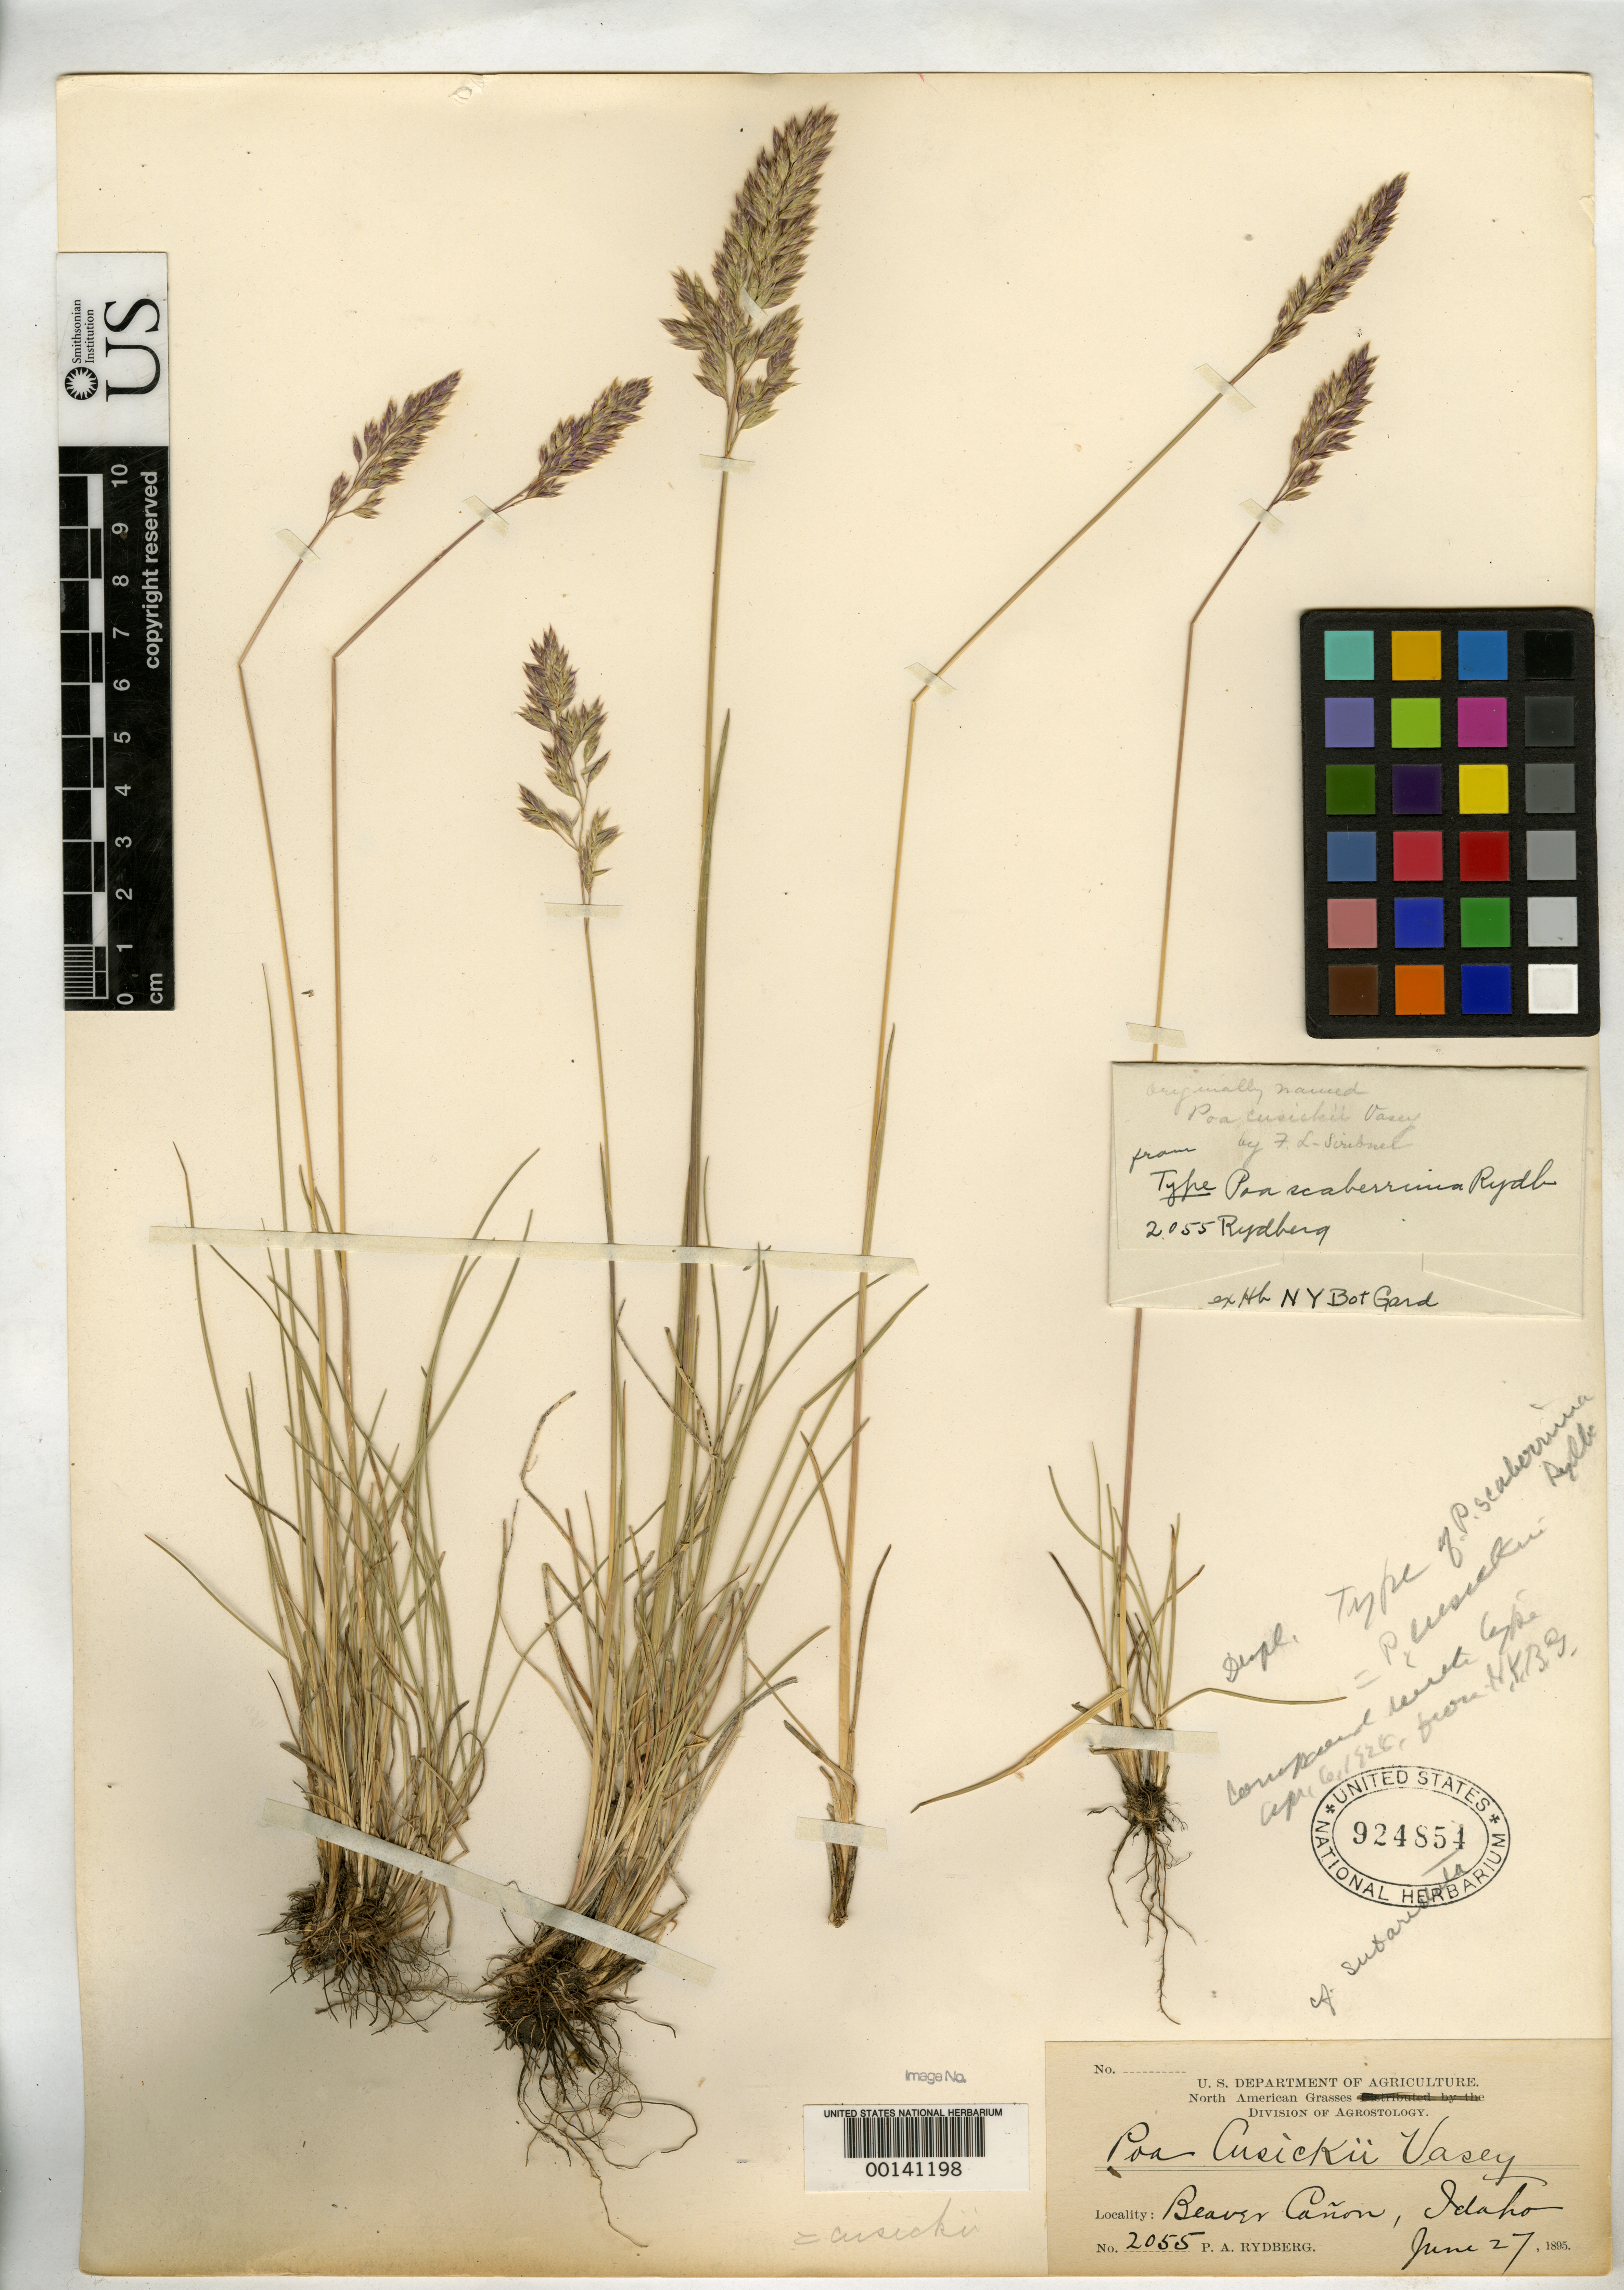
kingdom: Plantae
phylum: Tracheophyta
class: Liliopsida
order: Poales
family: Poaceae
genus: Poa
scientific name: Poa scaberrima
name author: Rydb.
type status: Isotype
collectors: P. A. Rydberg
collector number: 2055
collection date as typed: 27 Jun 1895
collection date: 1895-06-27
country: United States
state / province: Idaho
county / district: Nez Perce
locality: Beaver Canon.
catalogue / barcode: US 924854